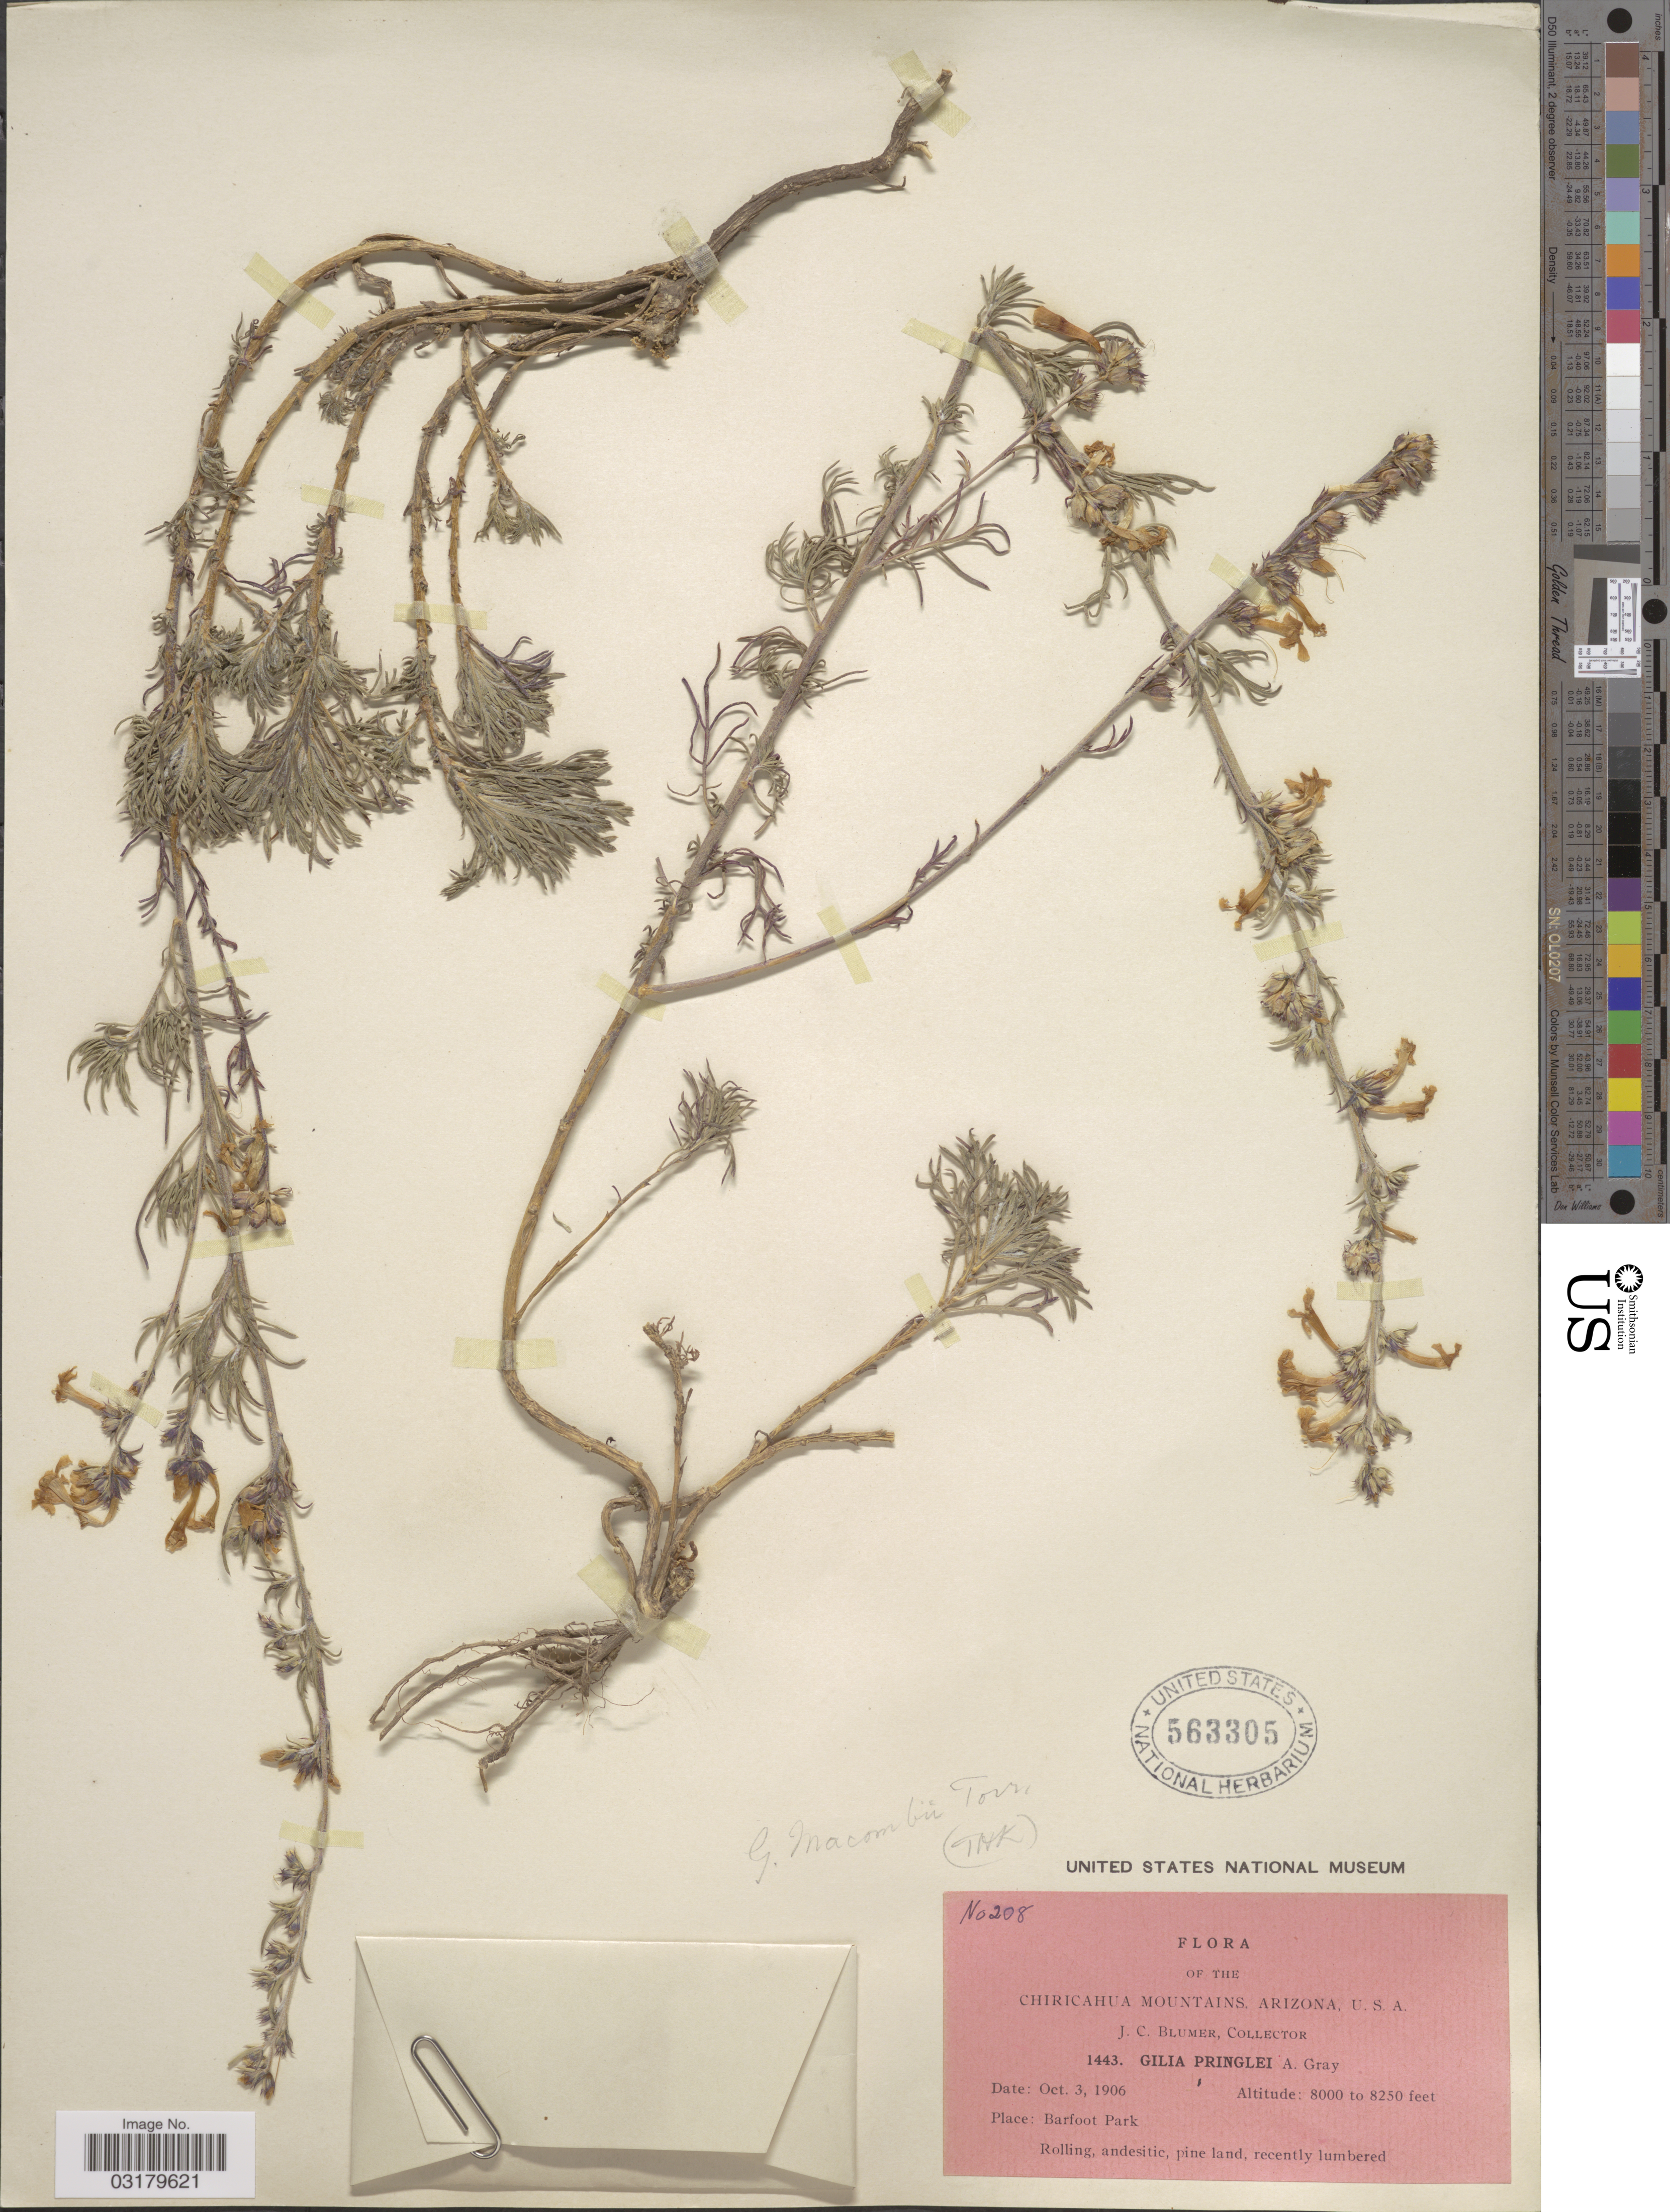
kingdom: Plantae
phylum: Tracheophyta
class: Magnoliopsida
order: Ericales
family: Polemoniaceae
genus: Ipomopsis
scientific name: Ipomopsis macombii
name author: (Torr. ex A. Gray) V.E. Grant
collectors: J. C. Blumer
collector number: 1443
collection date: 1906-10-03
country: United States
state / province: Arizona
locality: Chiricahua Mountains. Barfoot Park.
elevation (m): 2438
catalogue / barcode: US 563305